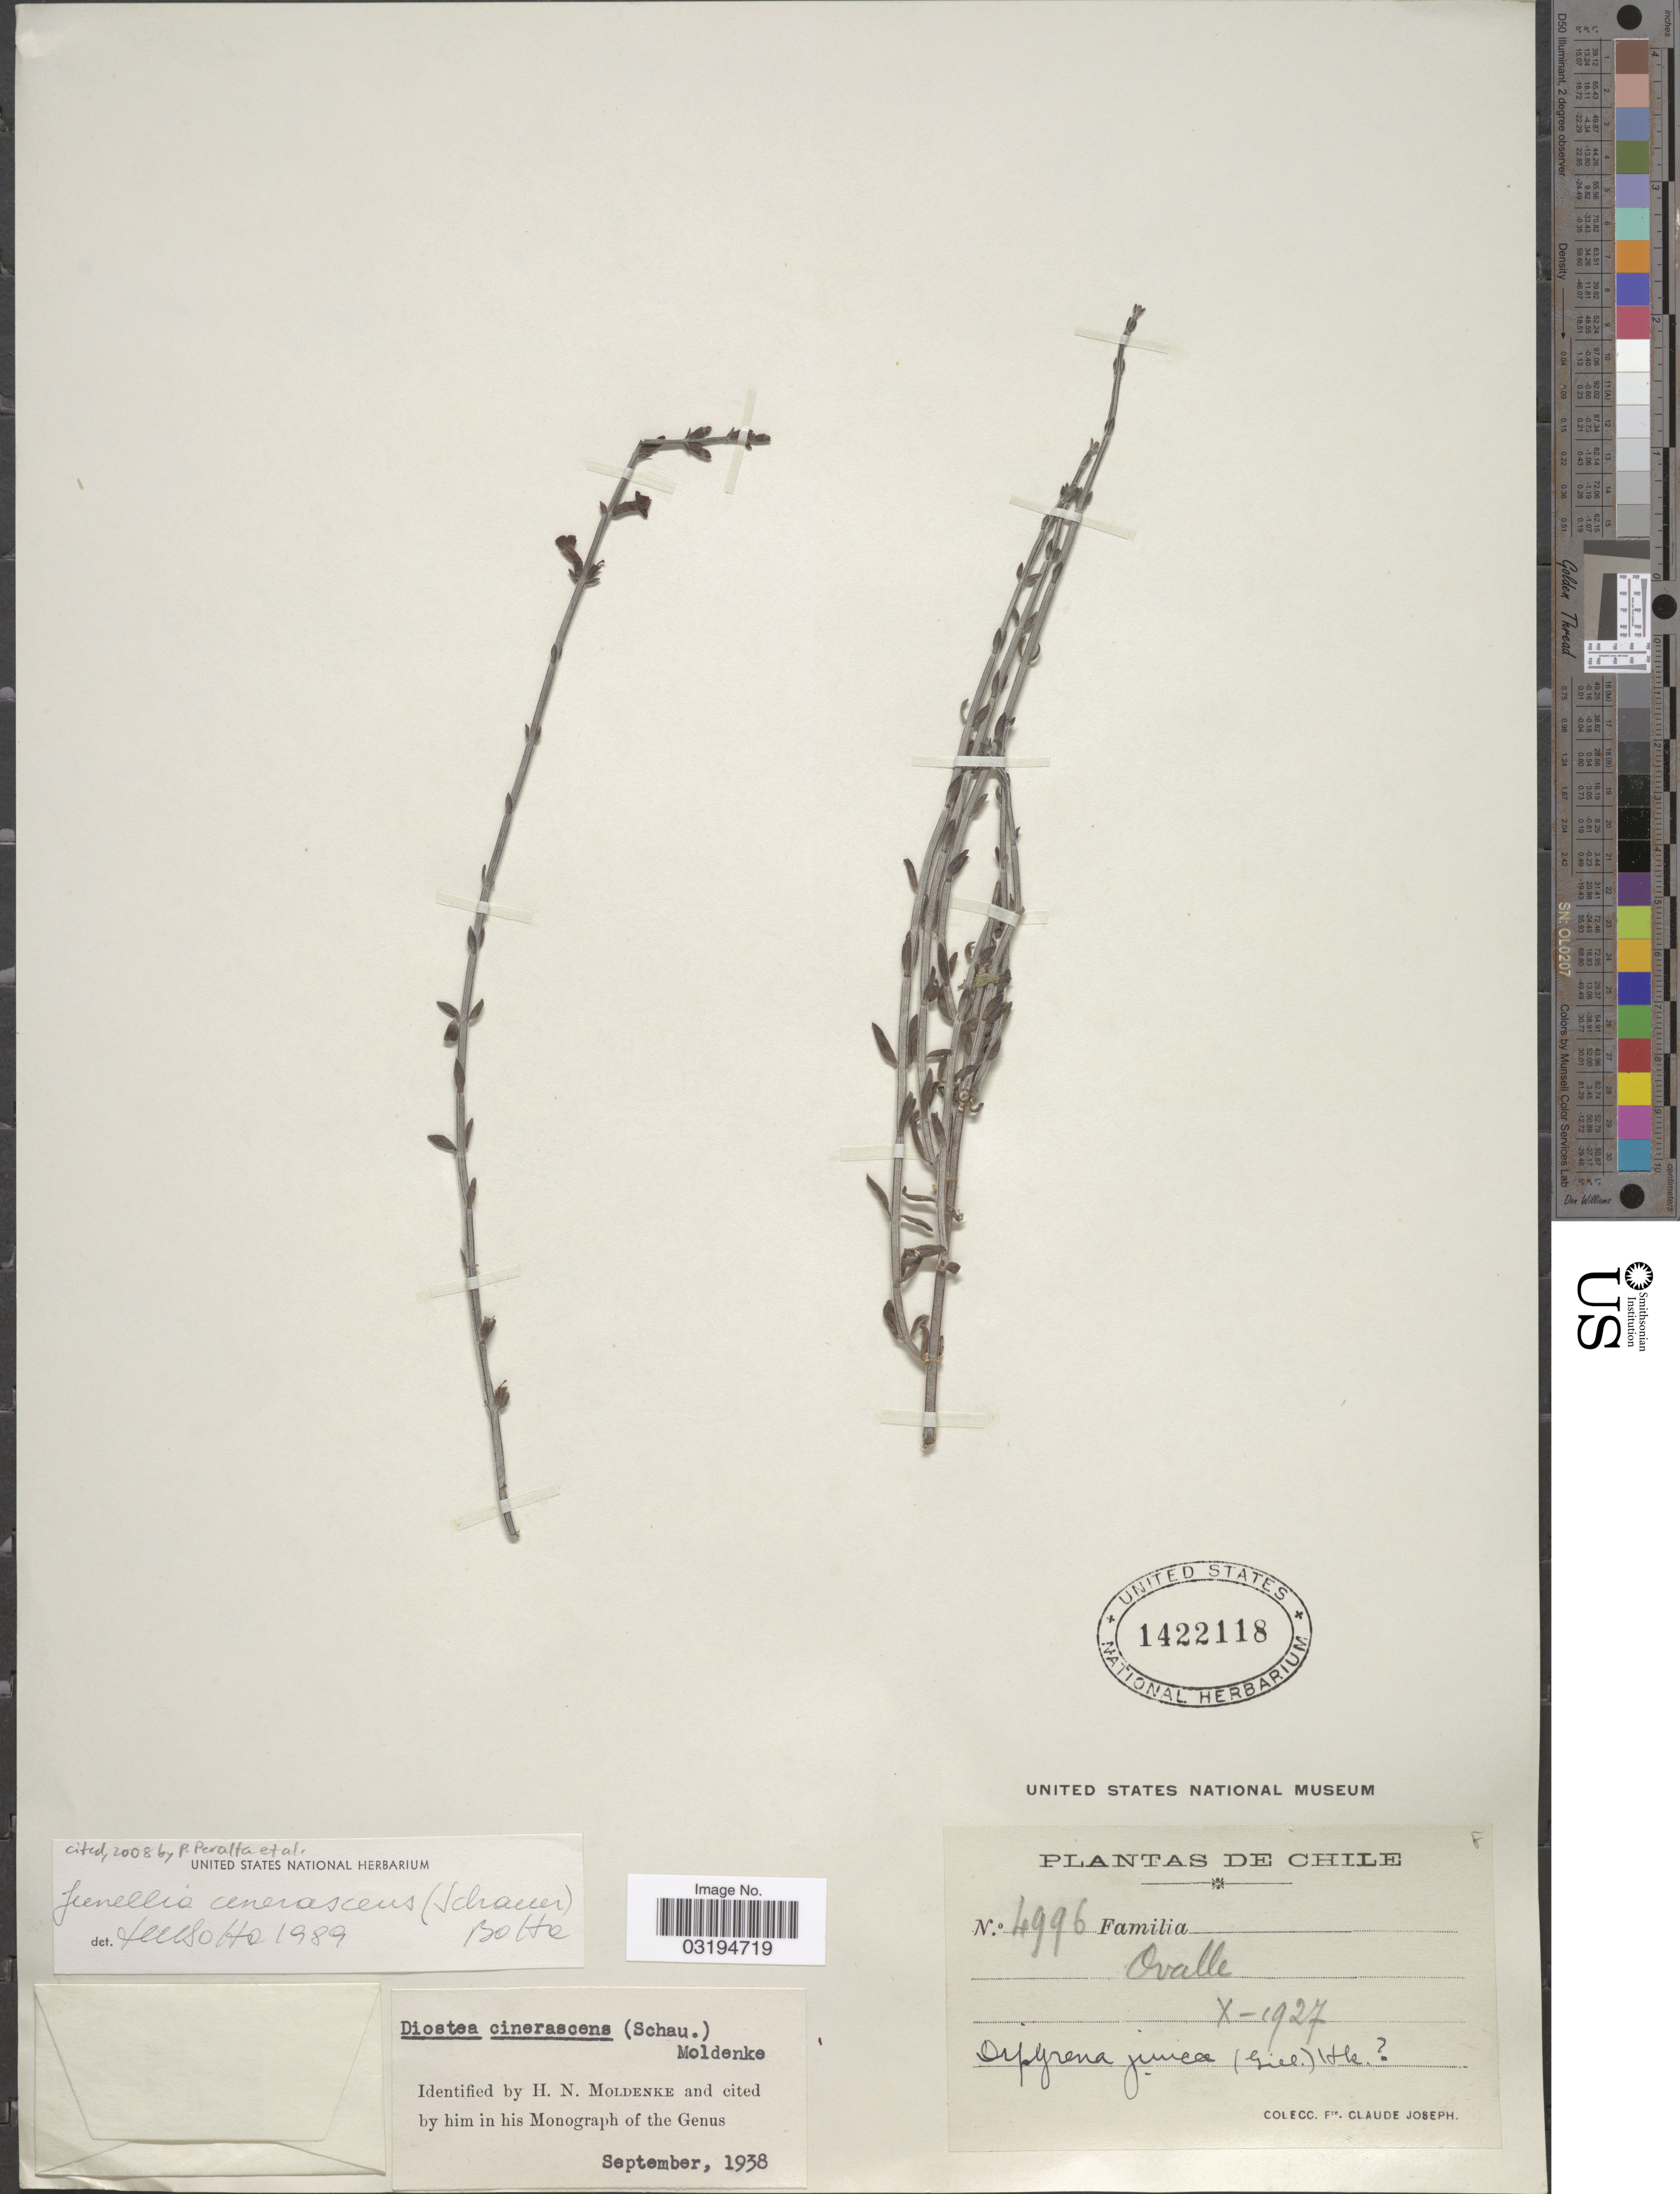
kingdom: Plantae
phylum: Tracheophyta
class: Magnoliopsida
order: Lamiales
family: Verbenaceae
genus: Junellia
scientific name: Junellia cinerascens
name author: (Schauer) Botta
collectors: Bro. Claude-Joseph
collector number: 4996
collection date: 1927-10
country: Chile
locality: Ovalle.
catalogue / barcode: US 1422118